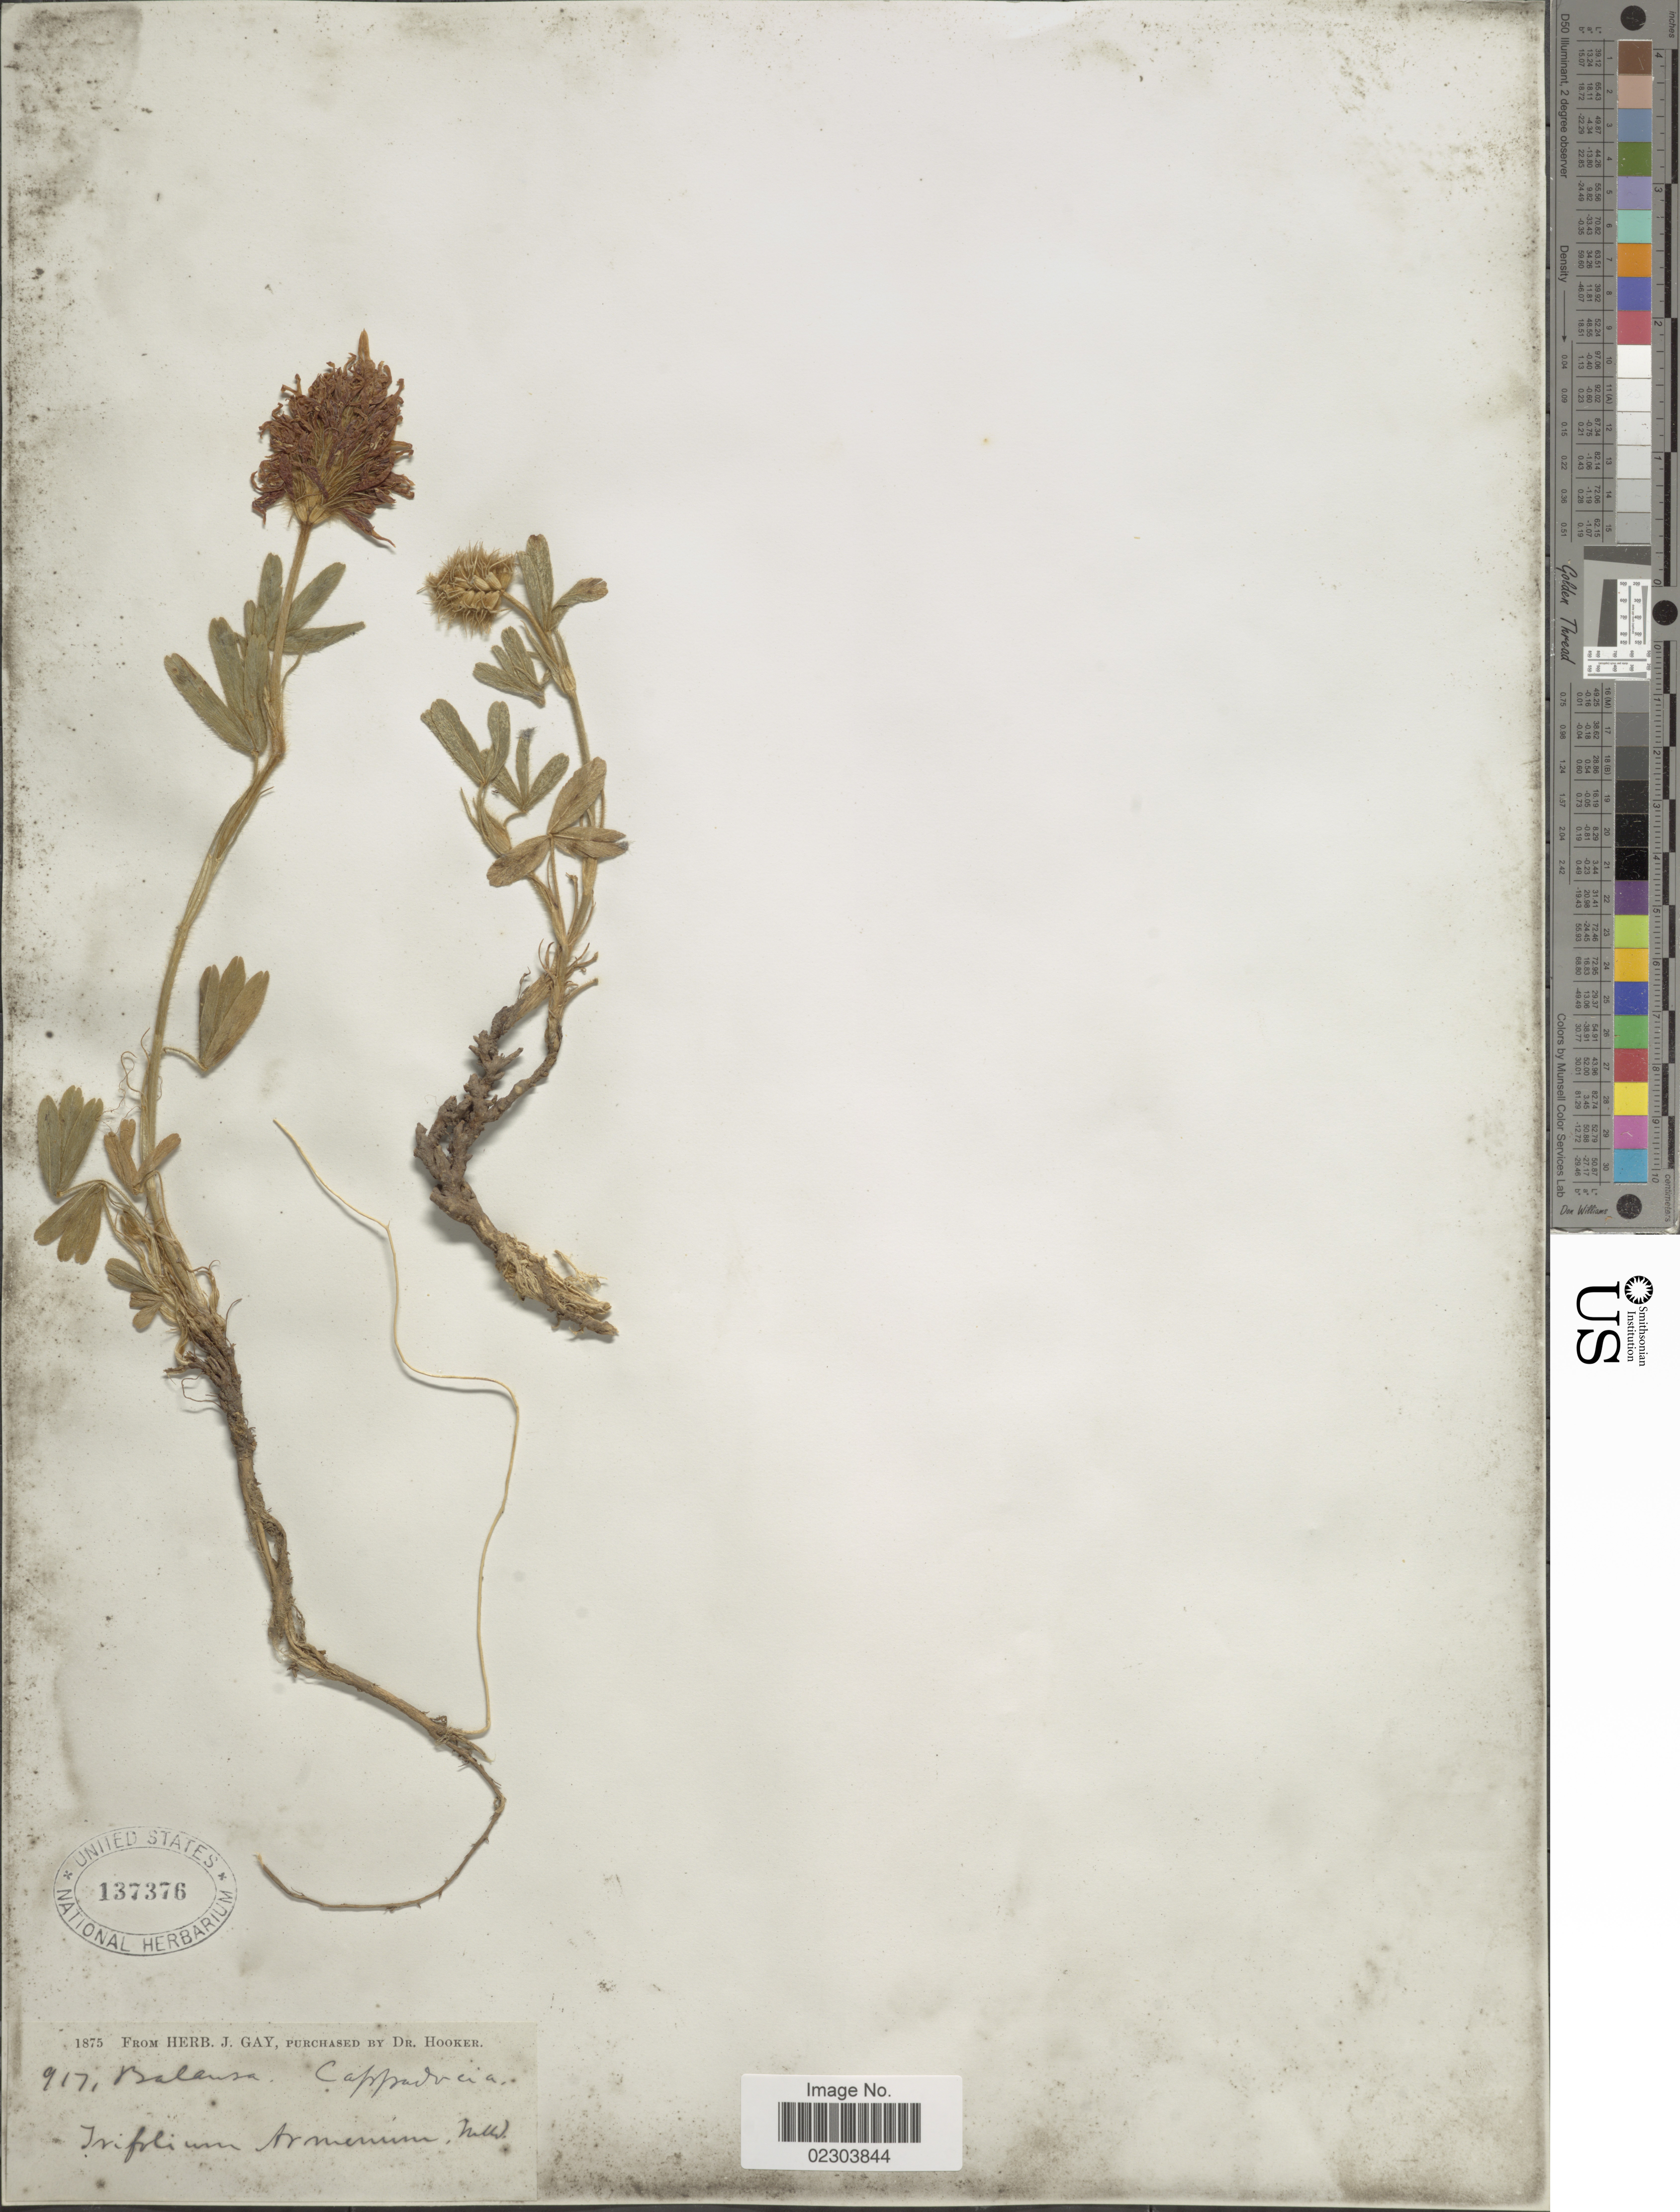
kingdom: Plantae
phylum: Tracheophyta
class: Magnoliopsida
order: Fabales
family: Fabaceae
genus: Trifolium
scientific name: Trifolium armenium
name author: Willd.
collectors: ex herb. J. Gay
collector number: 917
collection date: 1875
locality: Balansa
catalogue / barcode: US 137376